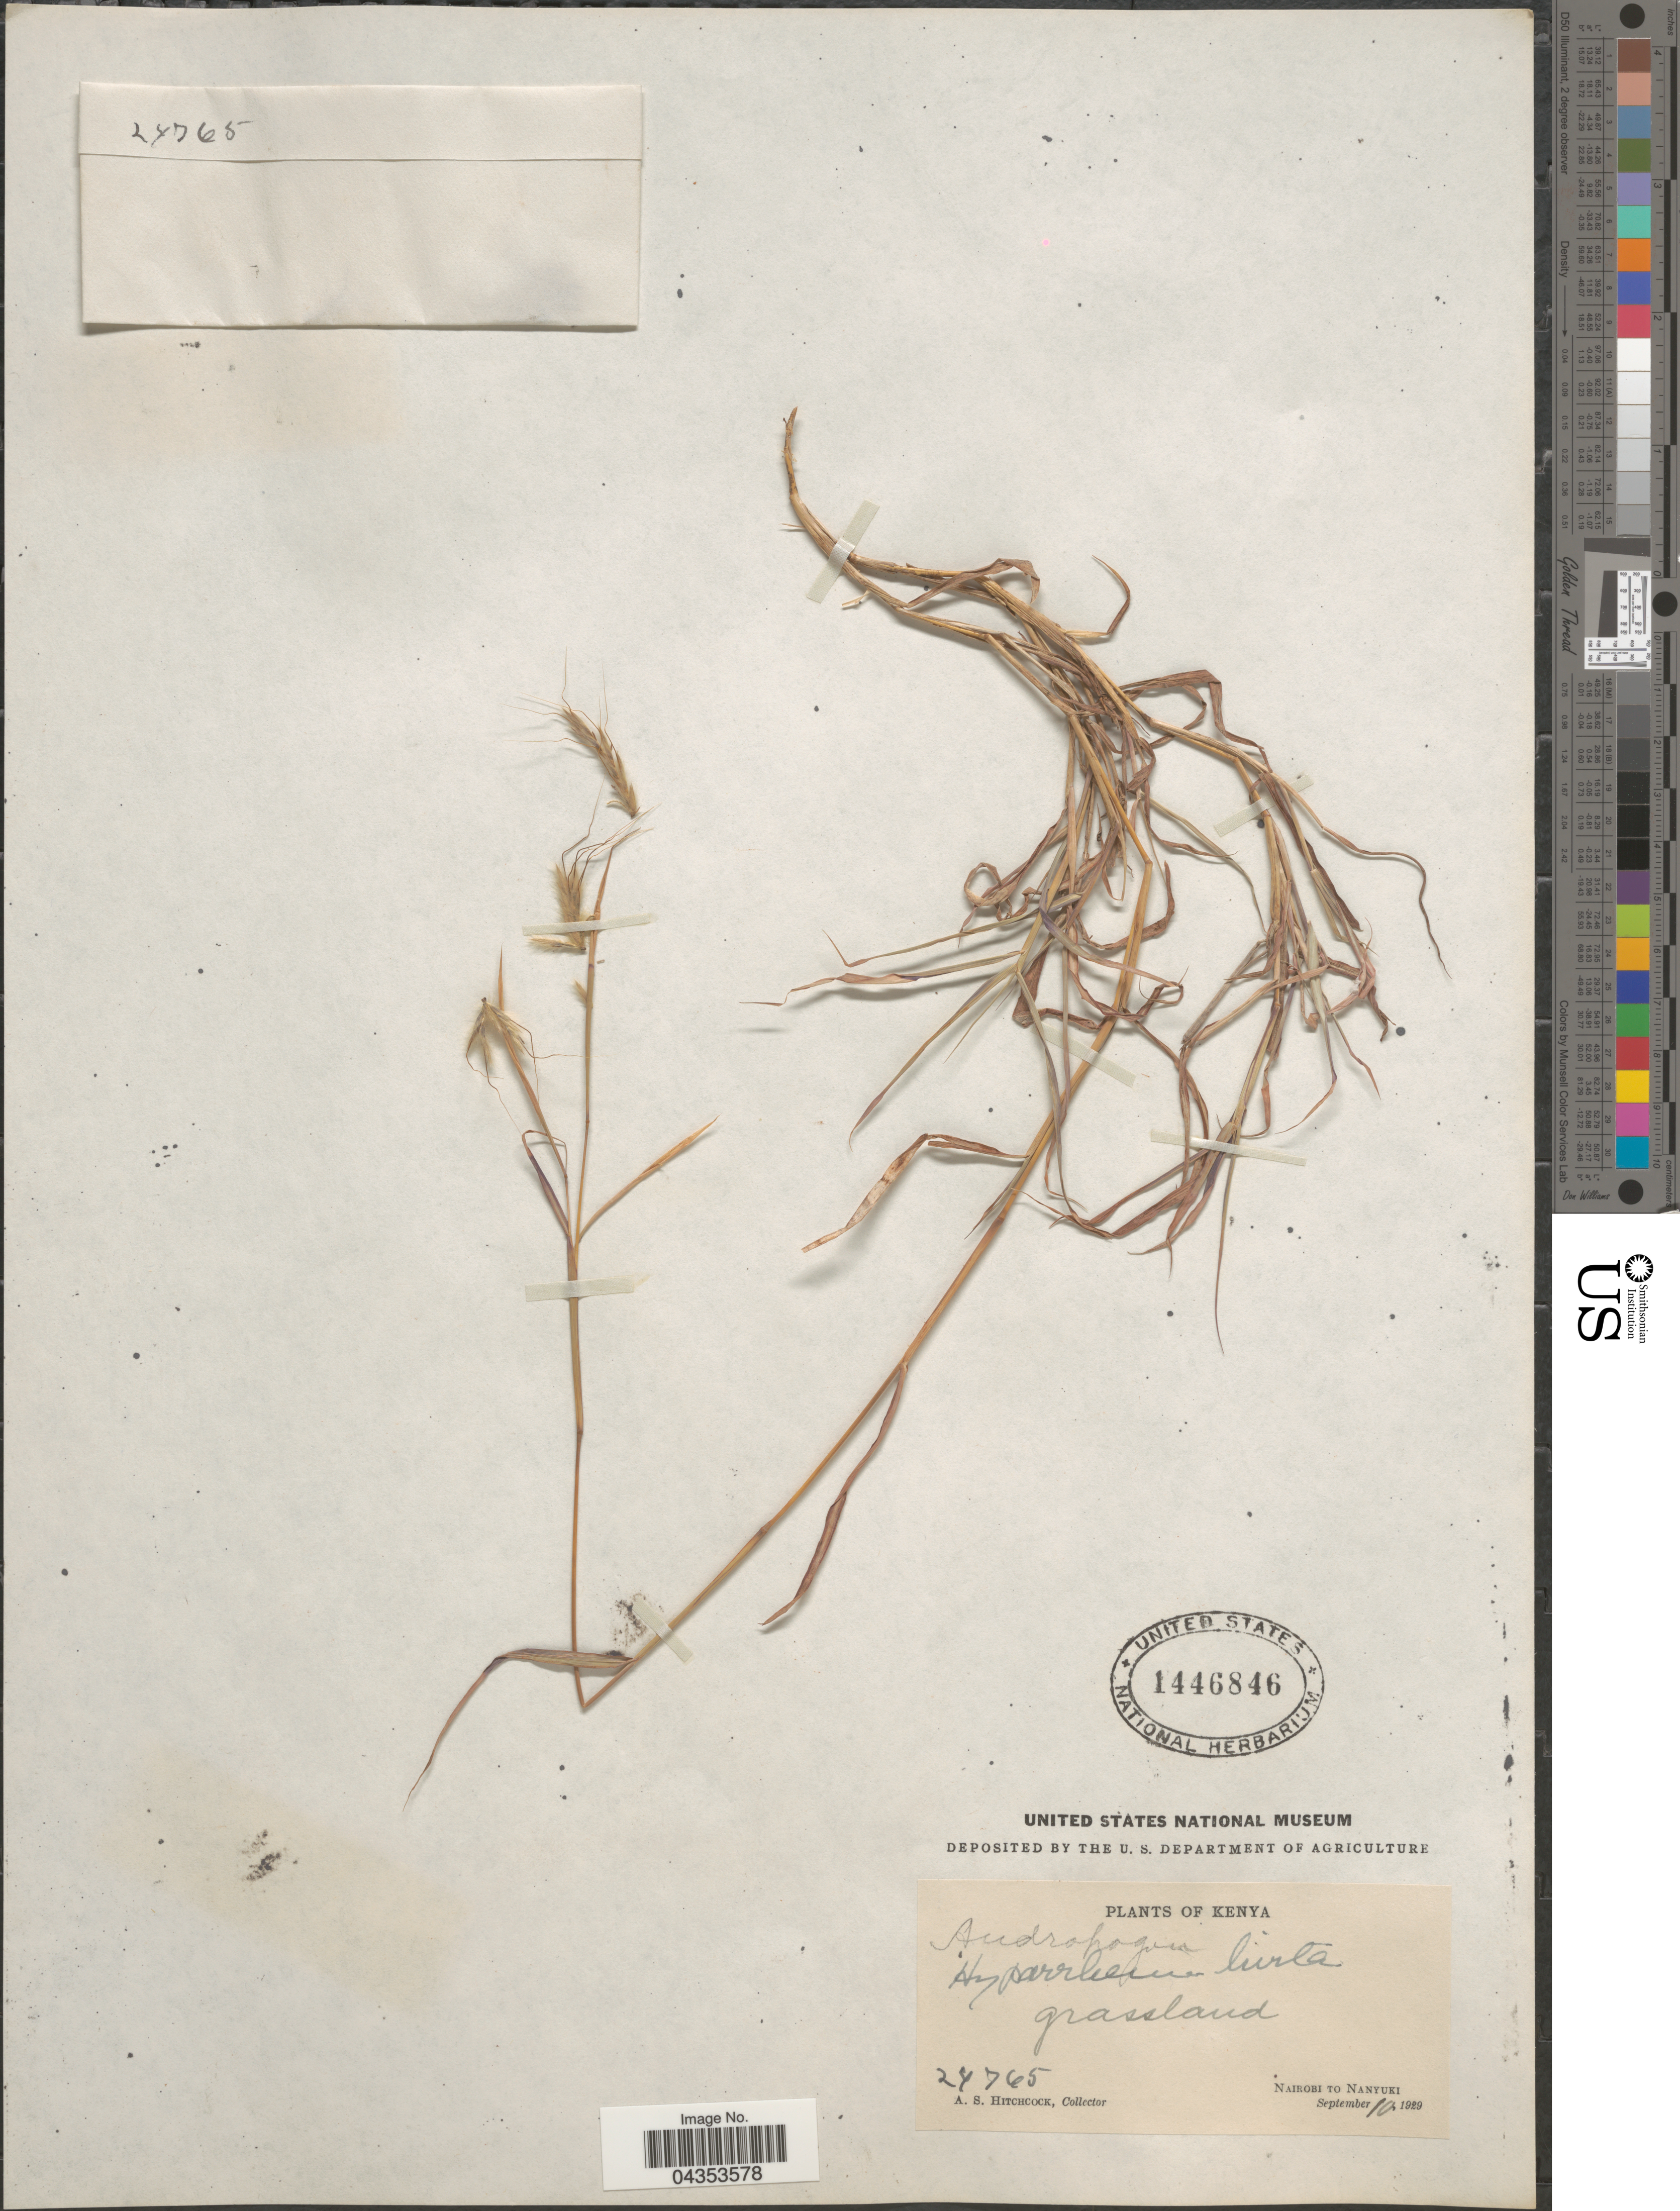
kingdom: Plantae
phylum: Tracheophyta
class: Liliopsida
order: Poales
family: Poaceae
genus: Hyparrhenia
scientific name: Hyparrhenia hirta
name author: (L.) Stapf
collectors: A. S. Hitchcock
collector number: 24765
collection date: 1929-09-10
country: Kenya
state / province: Nairobi Area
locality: Grassland. Nairobi to Nanyuki.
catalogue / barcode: US 1446846